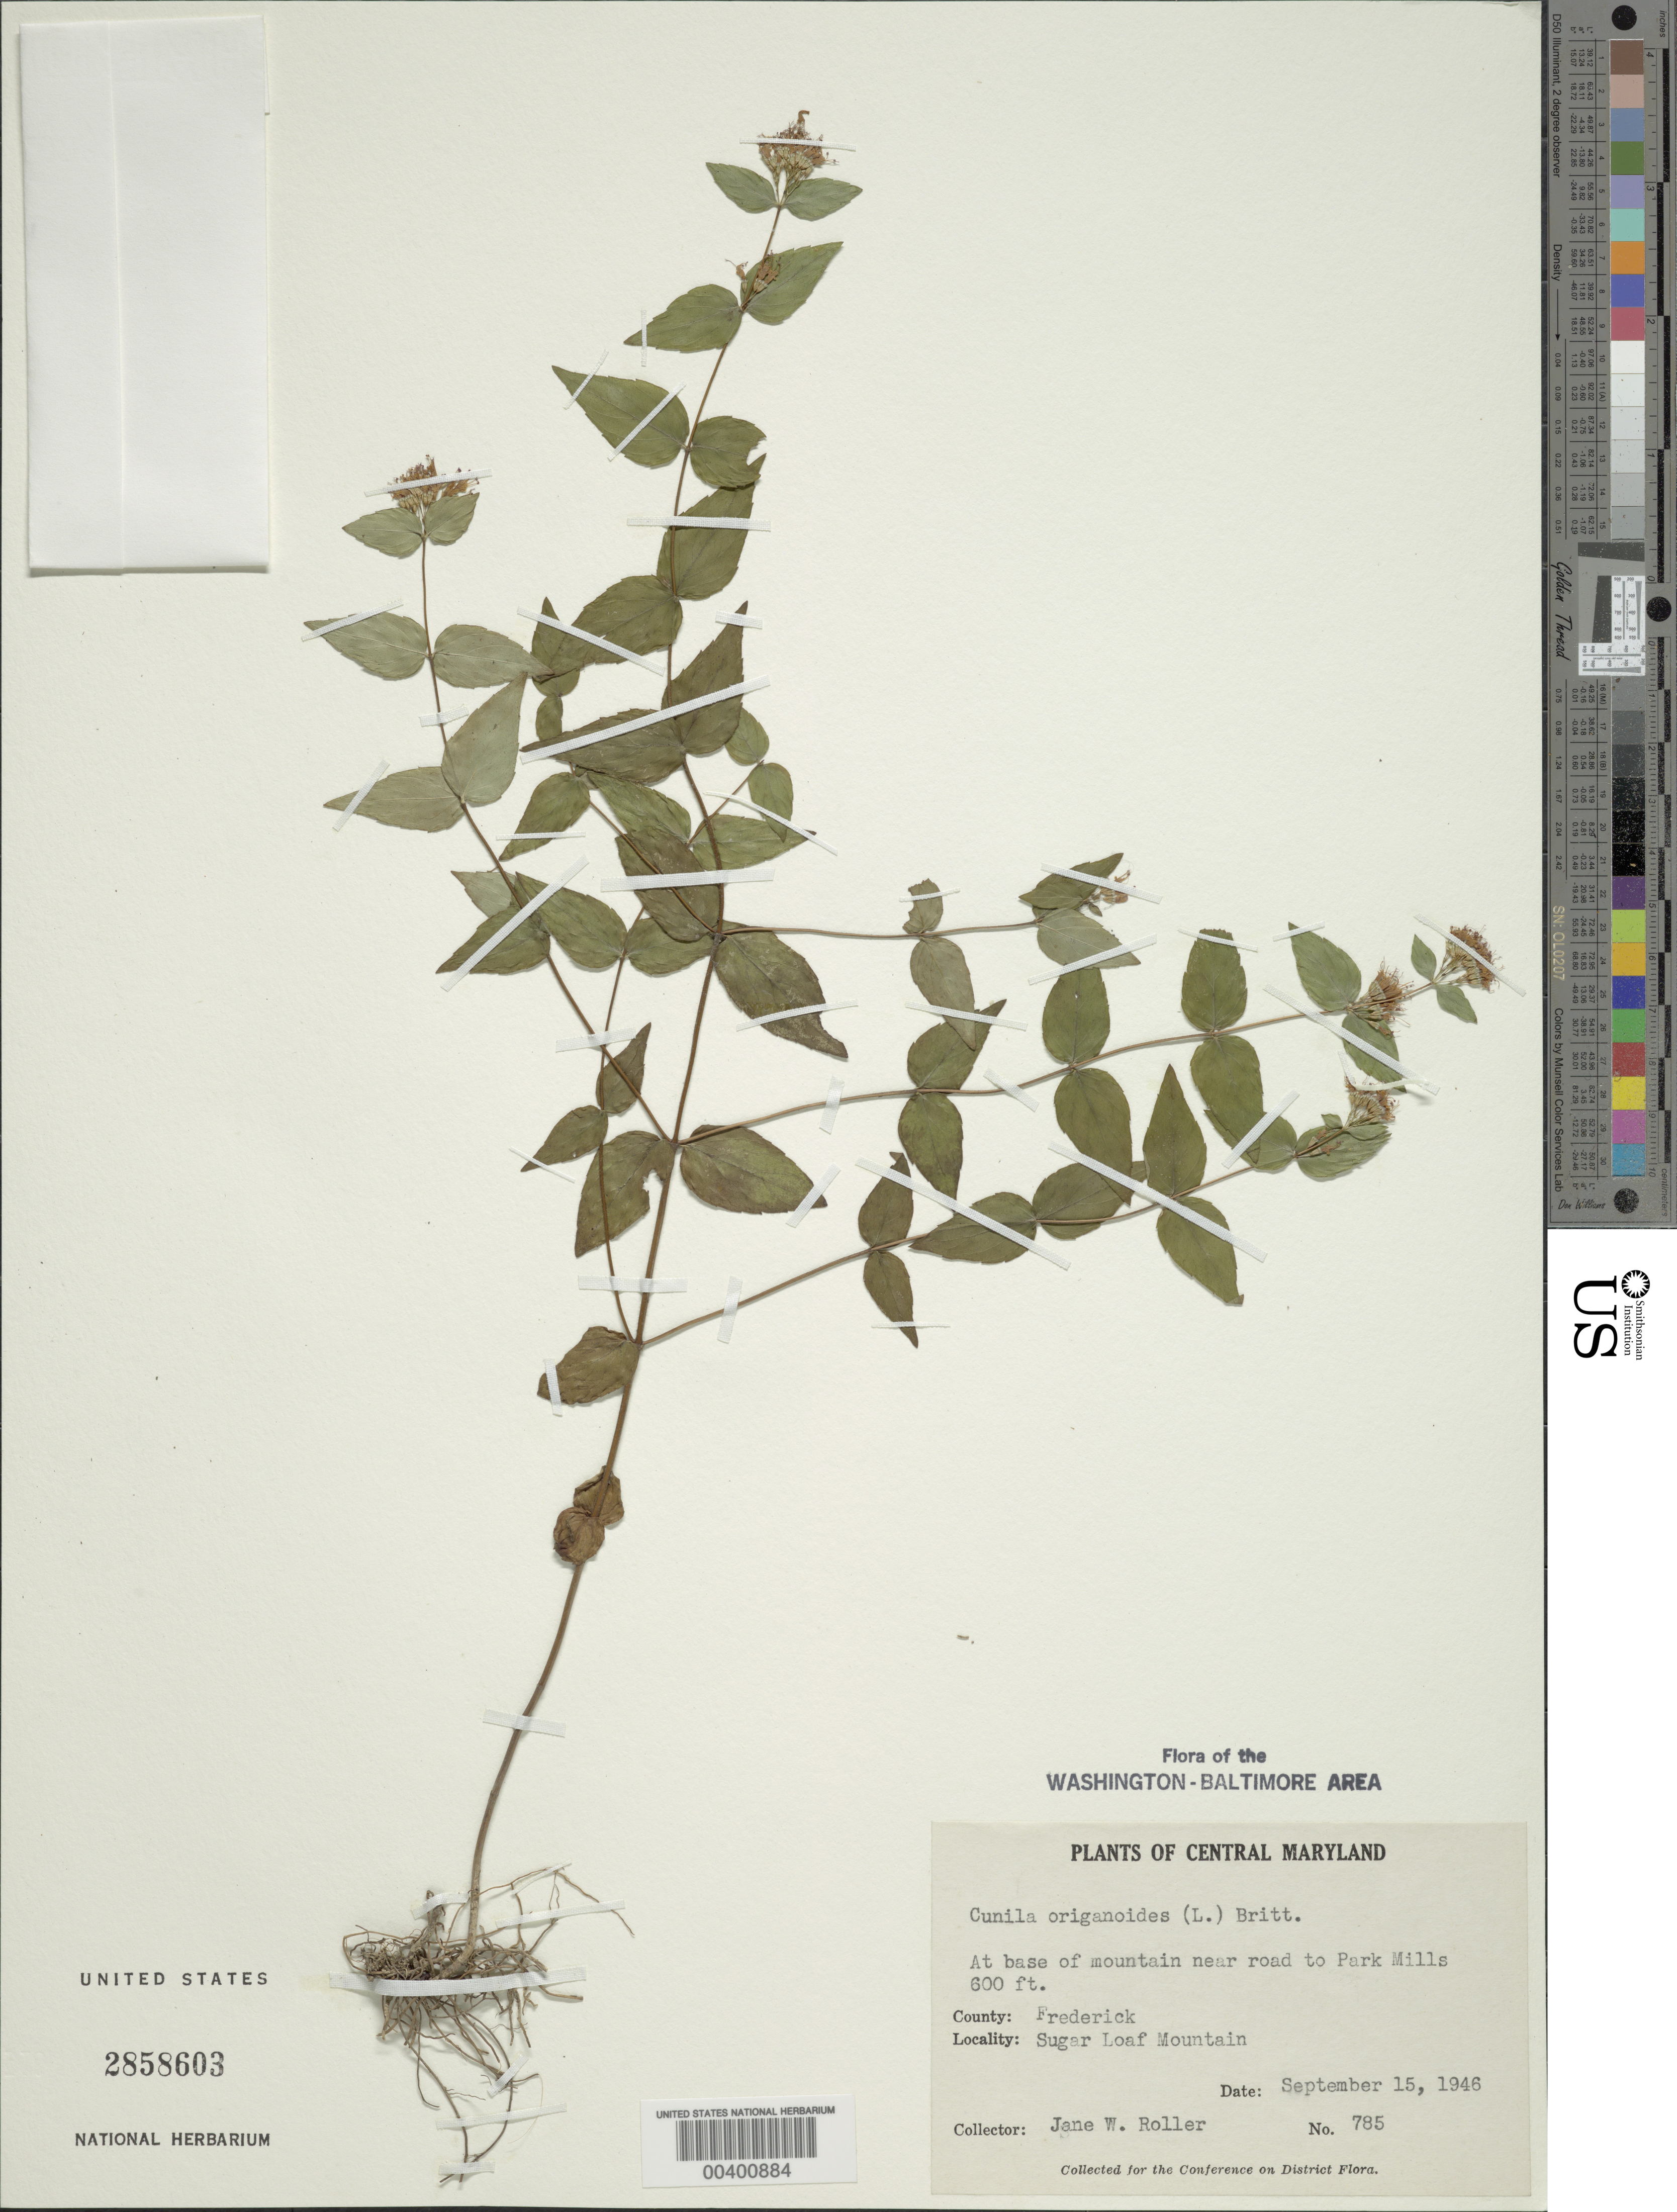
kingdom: Plantae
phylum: Tracheophyta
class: Magnoliopsida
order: Lamiales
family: Lamiaceae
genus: Cunila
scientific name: Cunila origanoides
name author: (L.) Britton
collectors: J. W. Roller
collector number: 785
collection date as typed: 15 Sep 1946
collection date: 1946-09-15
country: United States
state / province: Maryland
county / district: Frederick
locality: Sugar Loaf Mountain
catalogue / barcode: US 2858603